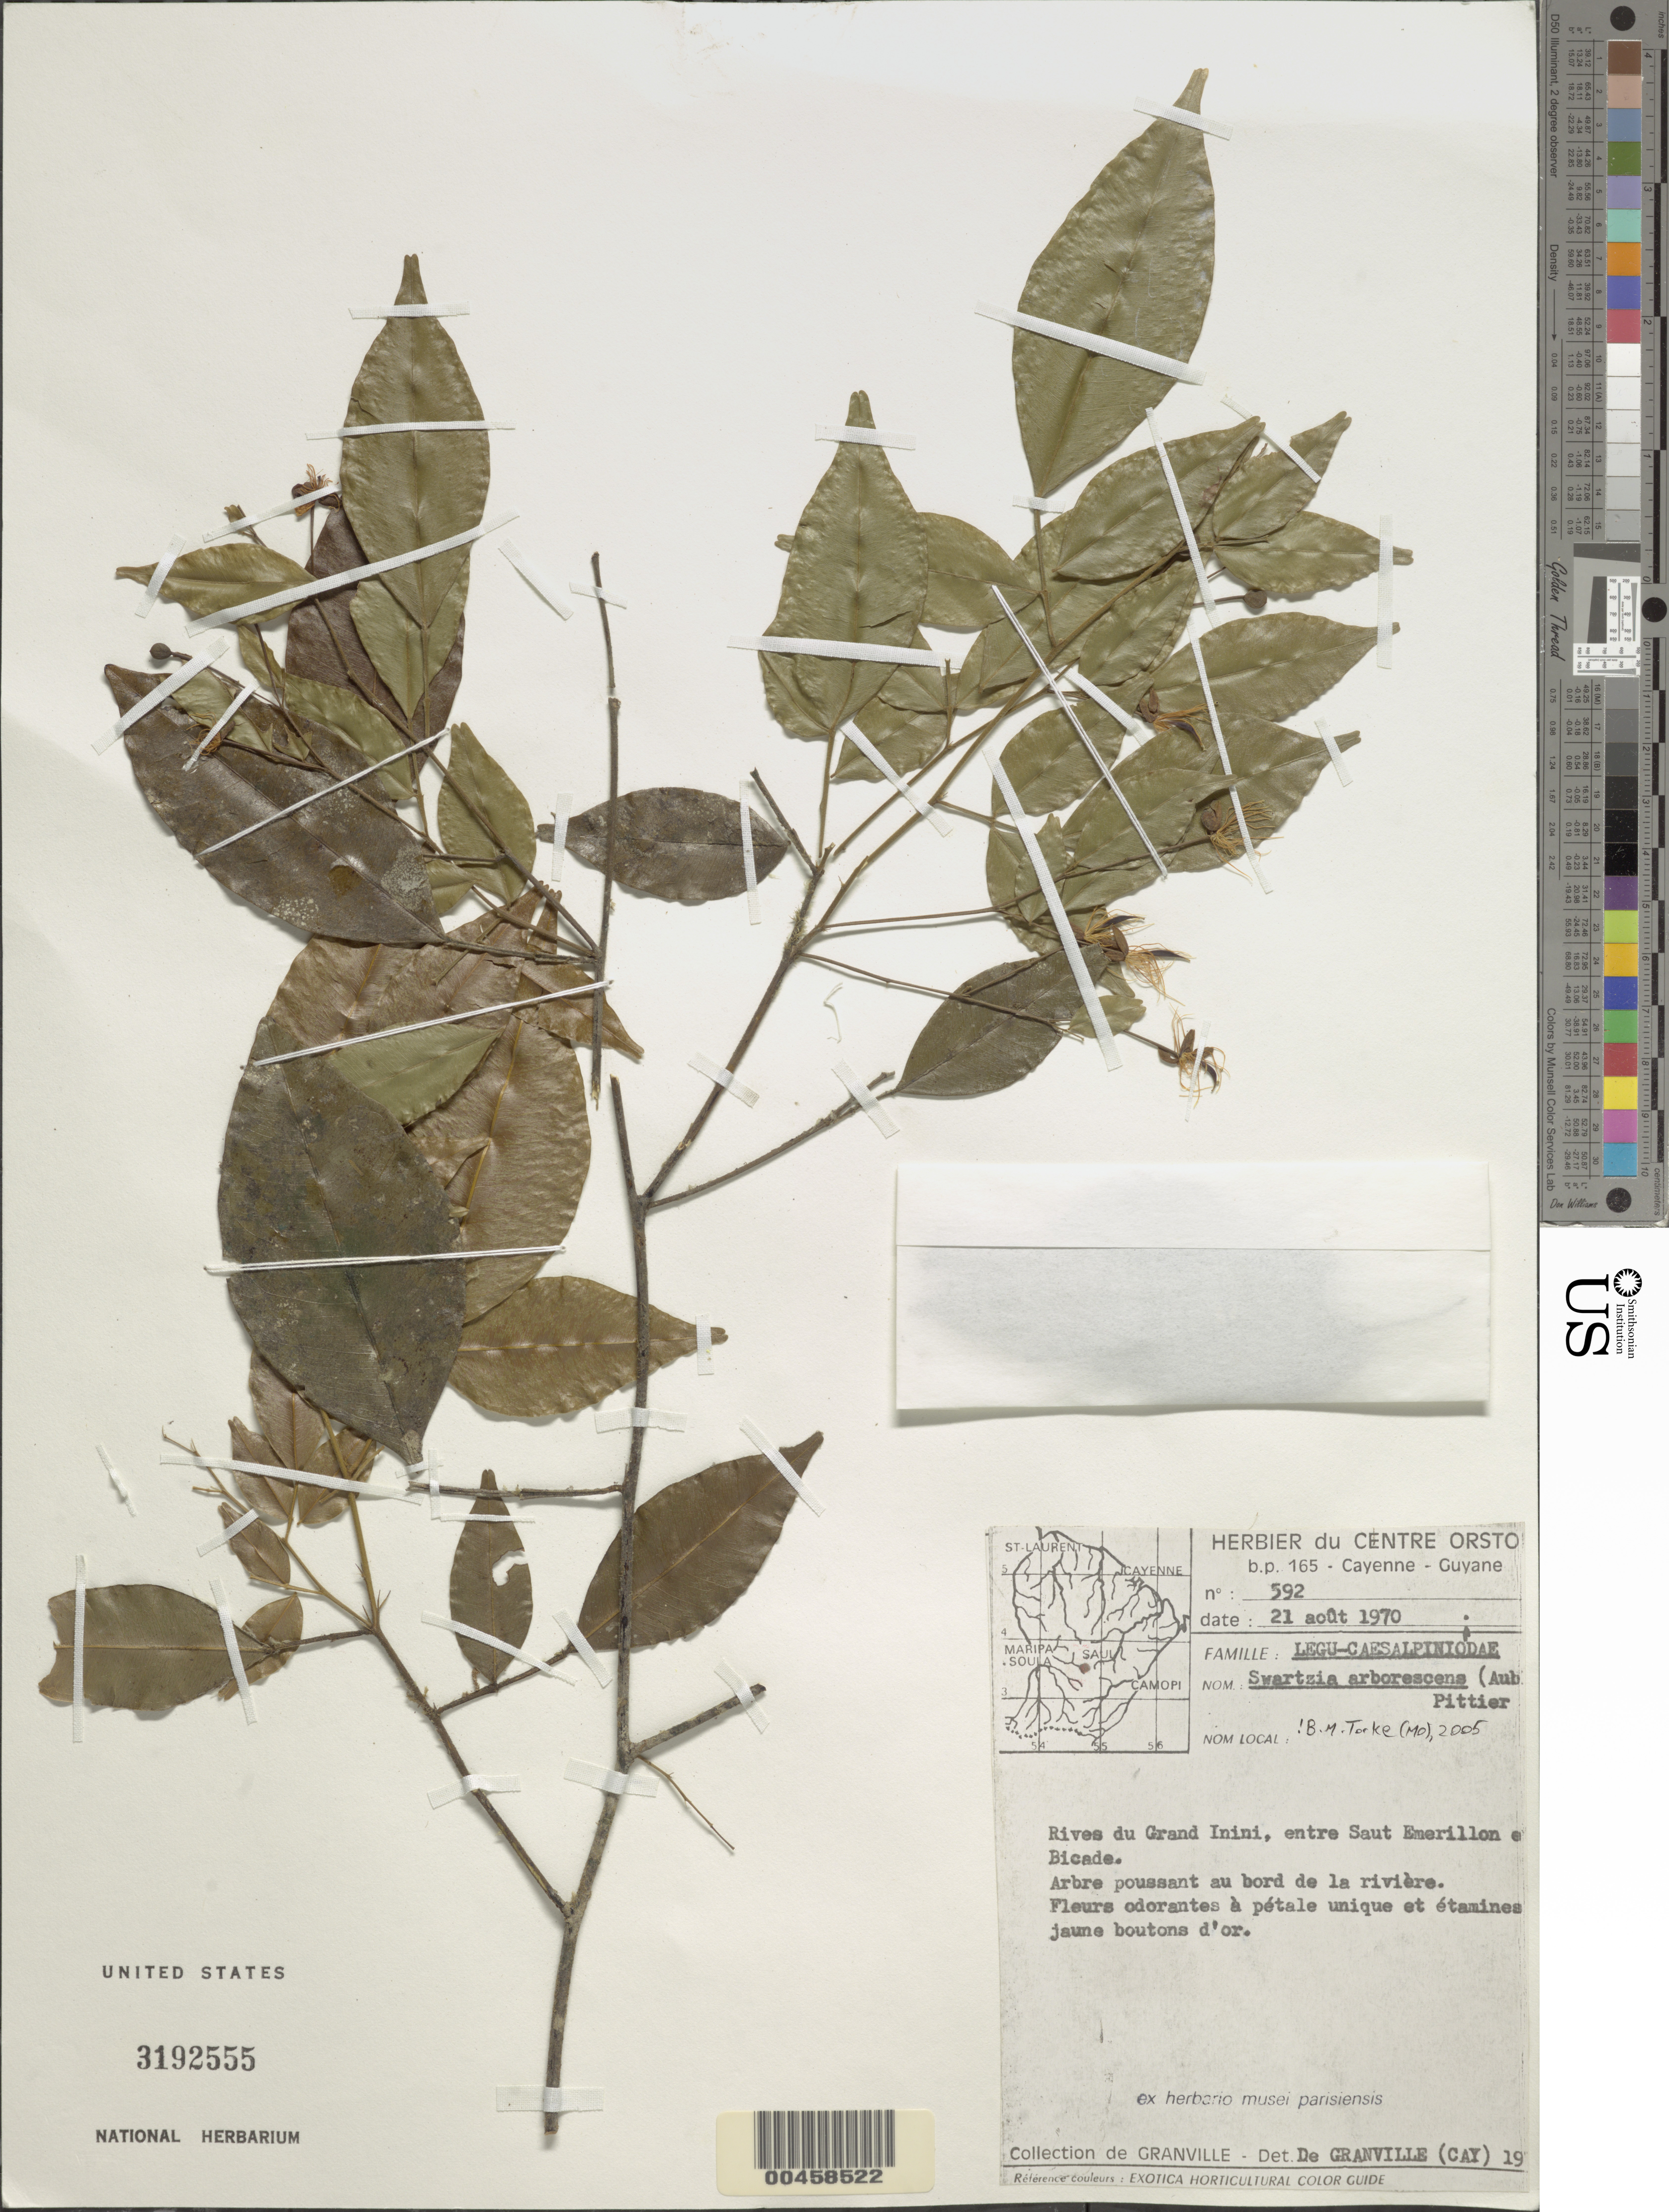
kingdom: Plantae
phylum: Tracheophyta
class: Magnoliopsida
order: Fabales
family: Fabaceae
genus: Swartzia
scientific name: Swartzia arborescens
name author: (Aubl.) Pittier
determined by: Granville, J. J. de, (CAY), Institut de Recherche pour le Developpement (IRD) (FRENCH GUIANA)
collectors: J.-J. de Granville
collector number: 592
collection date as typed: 21 Aug 1970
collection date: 1970-08-21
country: French Guiana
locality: Rive du grand inini, entre saut emerillon ??? bicade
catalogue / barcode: US 3192555